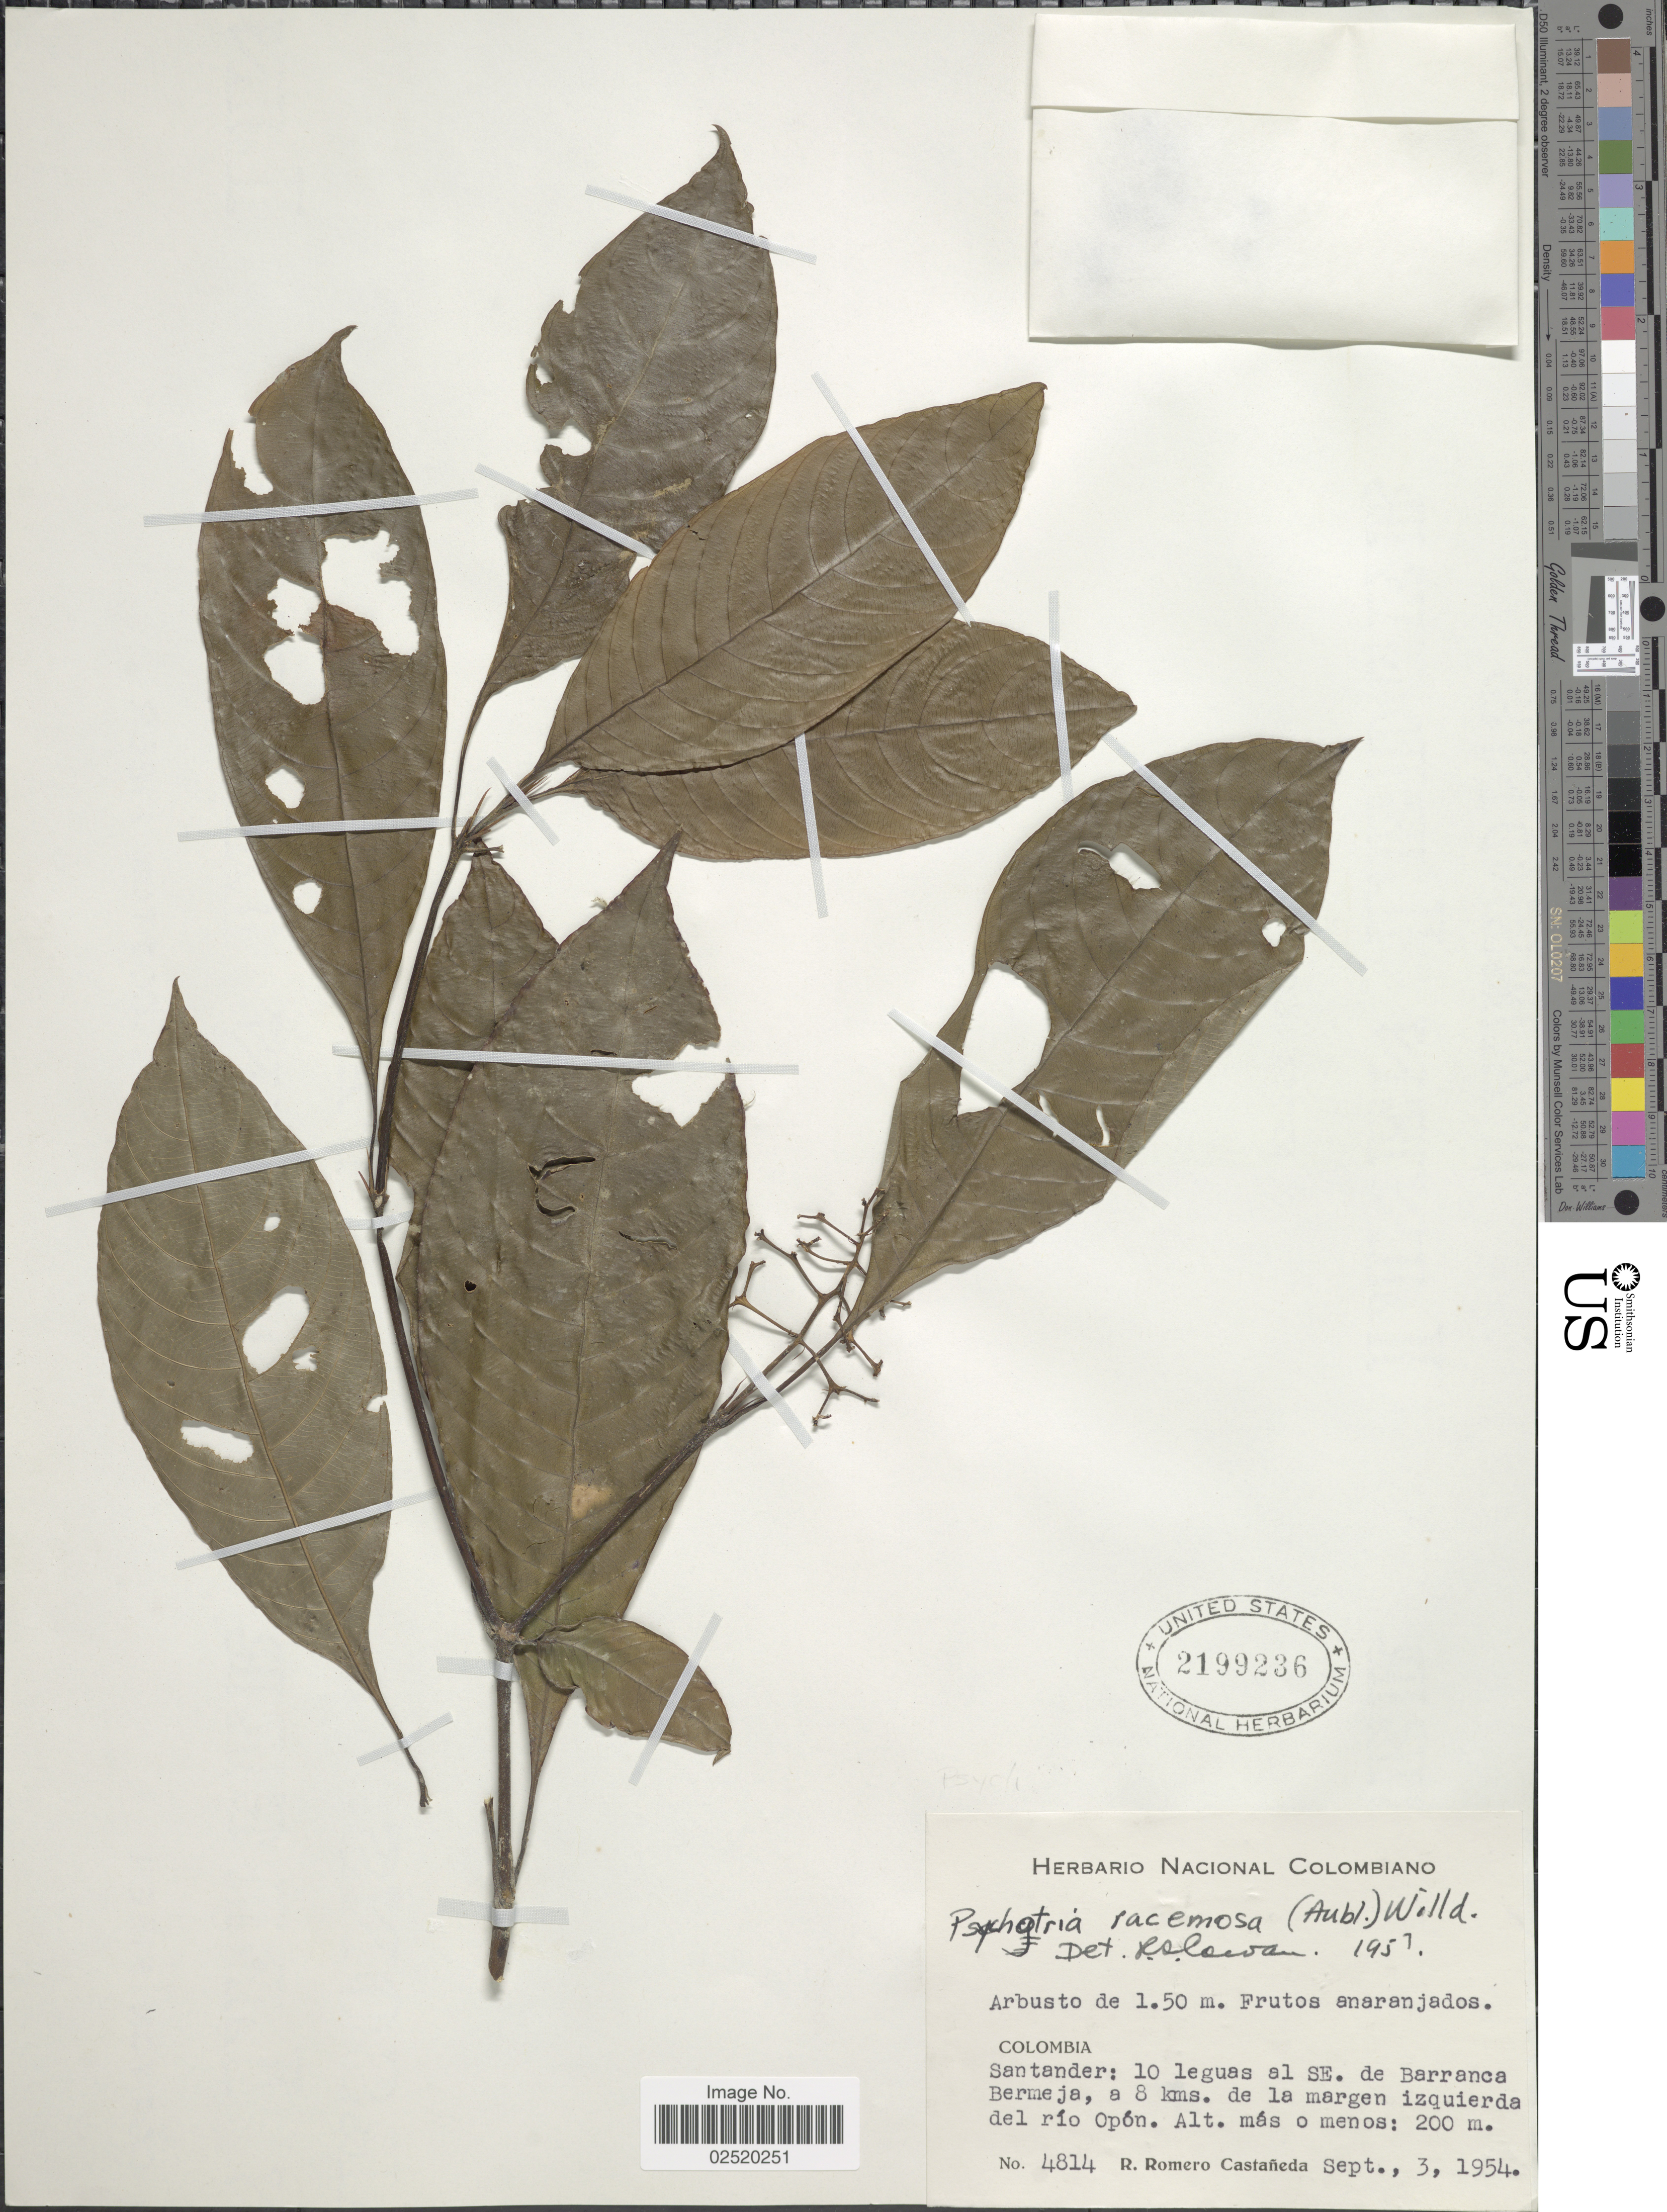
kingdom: Plantae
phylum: Tracheophyta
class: Magnoliopsida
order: Gentianales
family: Rubiaceae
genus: Psychotria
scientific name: Psychotria racemosa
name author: Rich.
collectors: R. Romero Castañeda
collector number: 4814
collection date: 1954-09-03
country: Colombia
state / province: Santander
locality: Santander: 10 leguas al SE de Barranca Bermeja, a 8 kms. de la margen izquierda del rio Opon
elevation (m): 200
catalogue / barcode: US 2199236